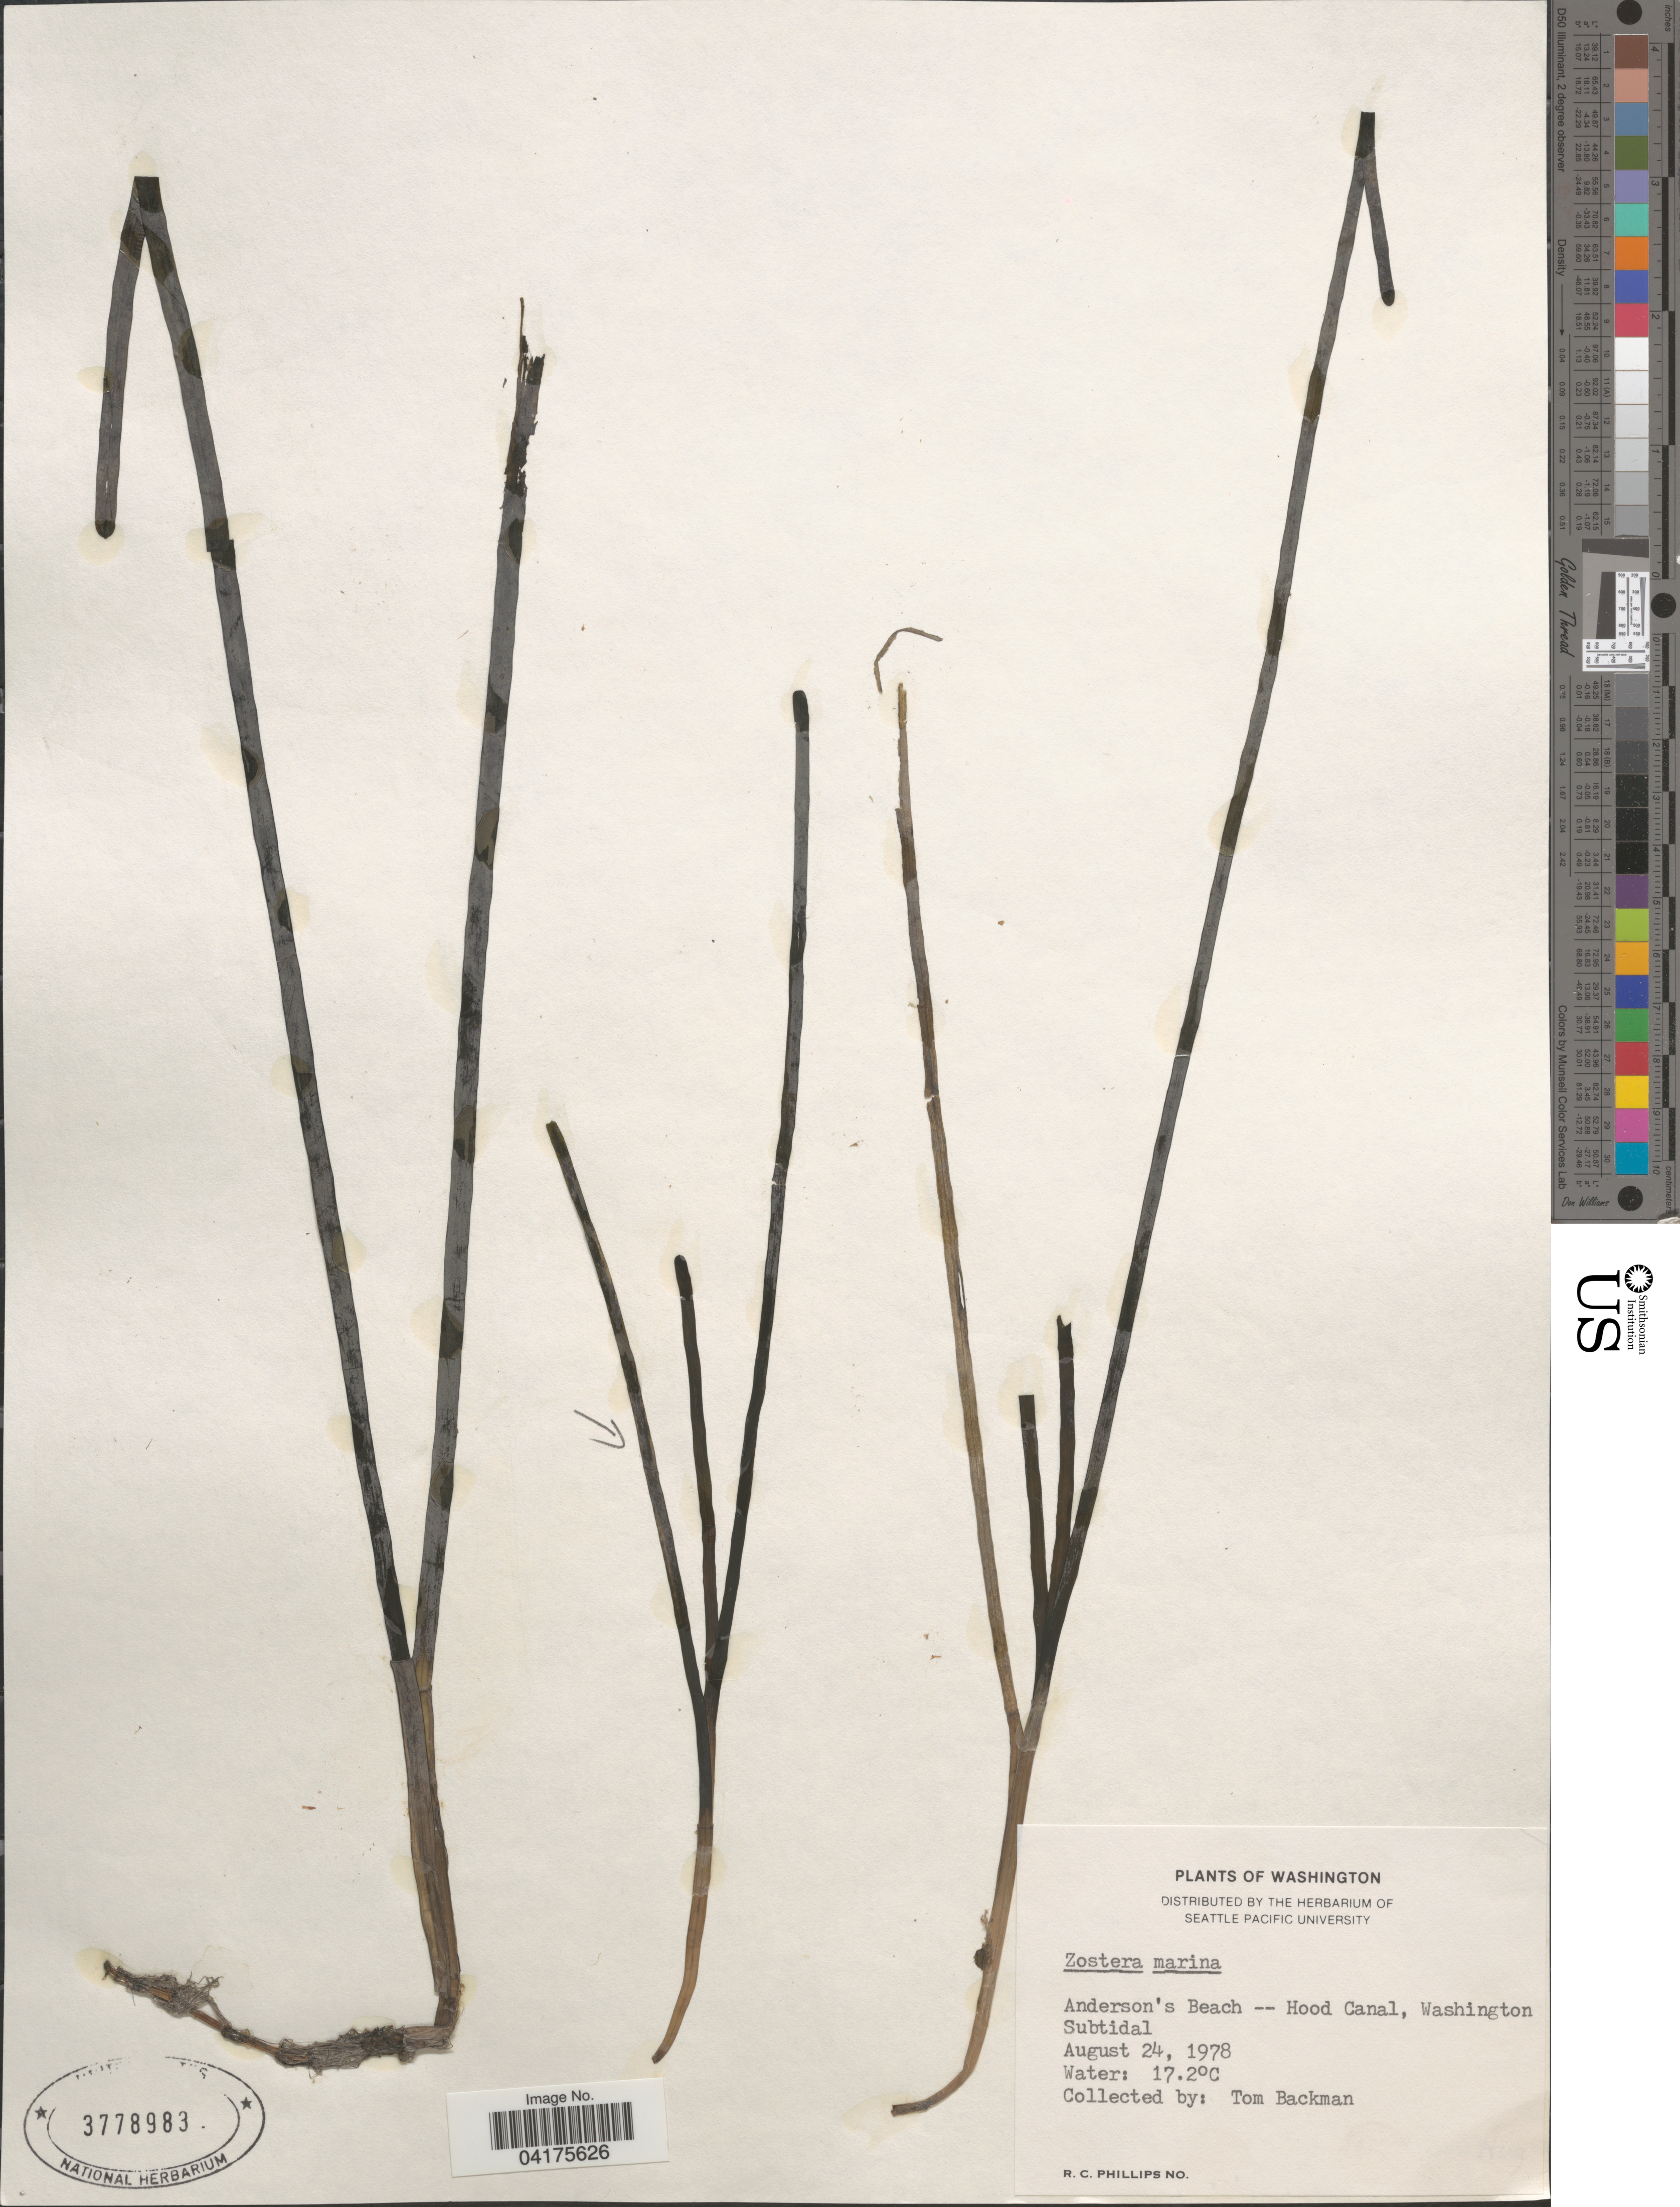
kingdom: Plantae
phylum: Tracheophyta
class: Liliopsida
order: Alismatales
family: Zosteraceae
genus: Zostera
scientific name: Zostera marina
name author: L.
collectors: T. Backman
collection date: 1978-08-24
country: United States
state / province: Washington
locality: Anderson's Beach -- Hood Canal.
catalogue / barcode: US 3778983